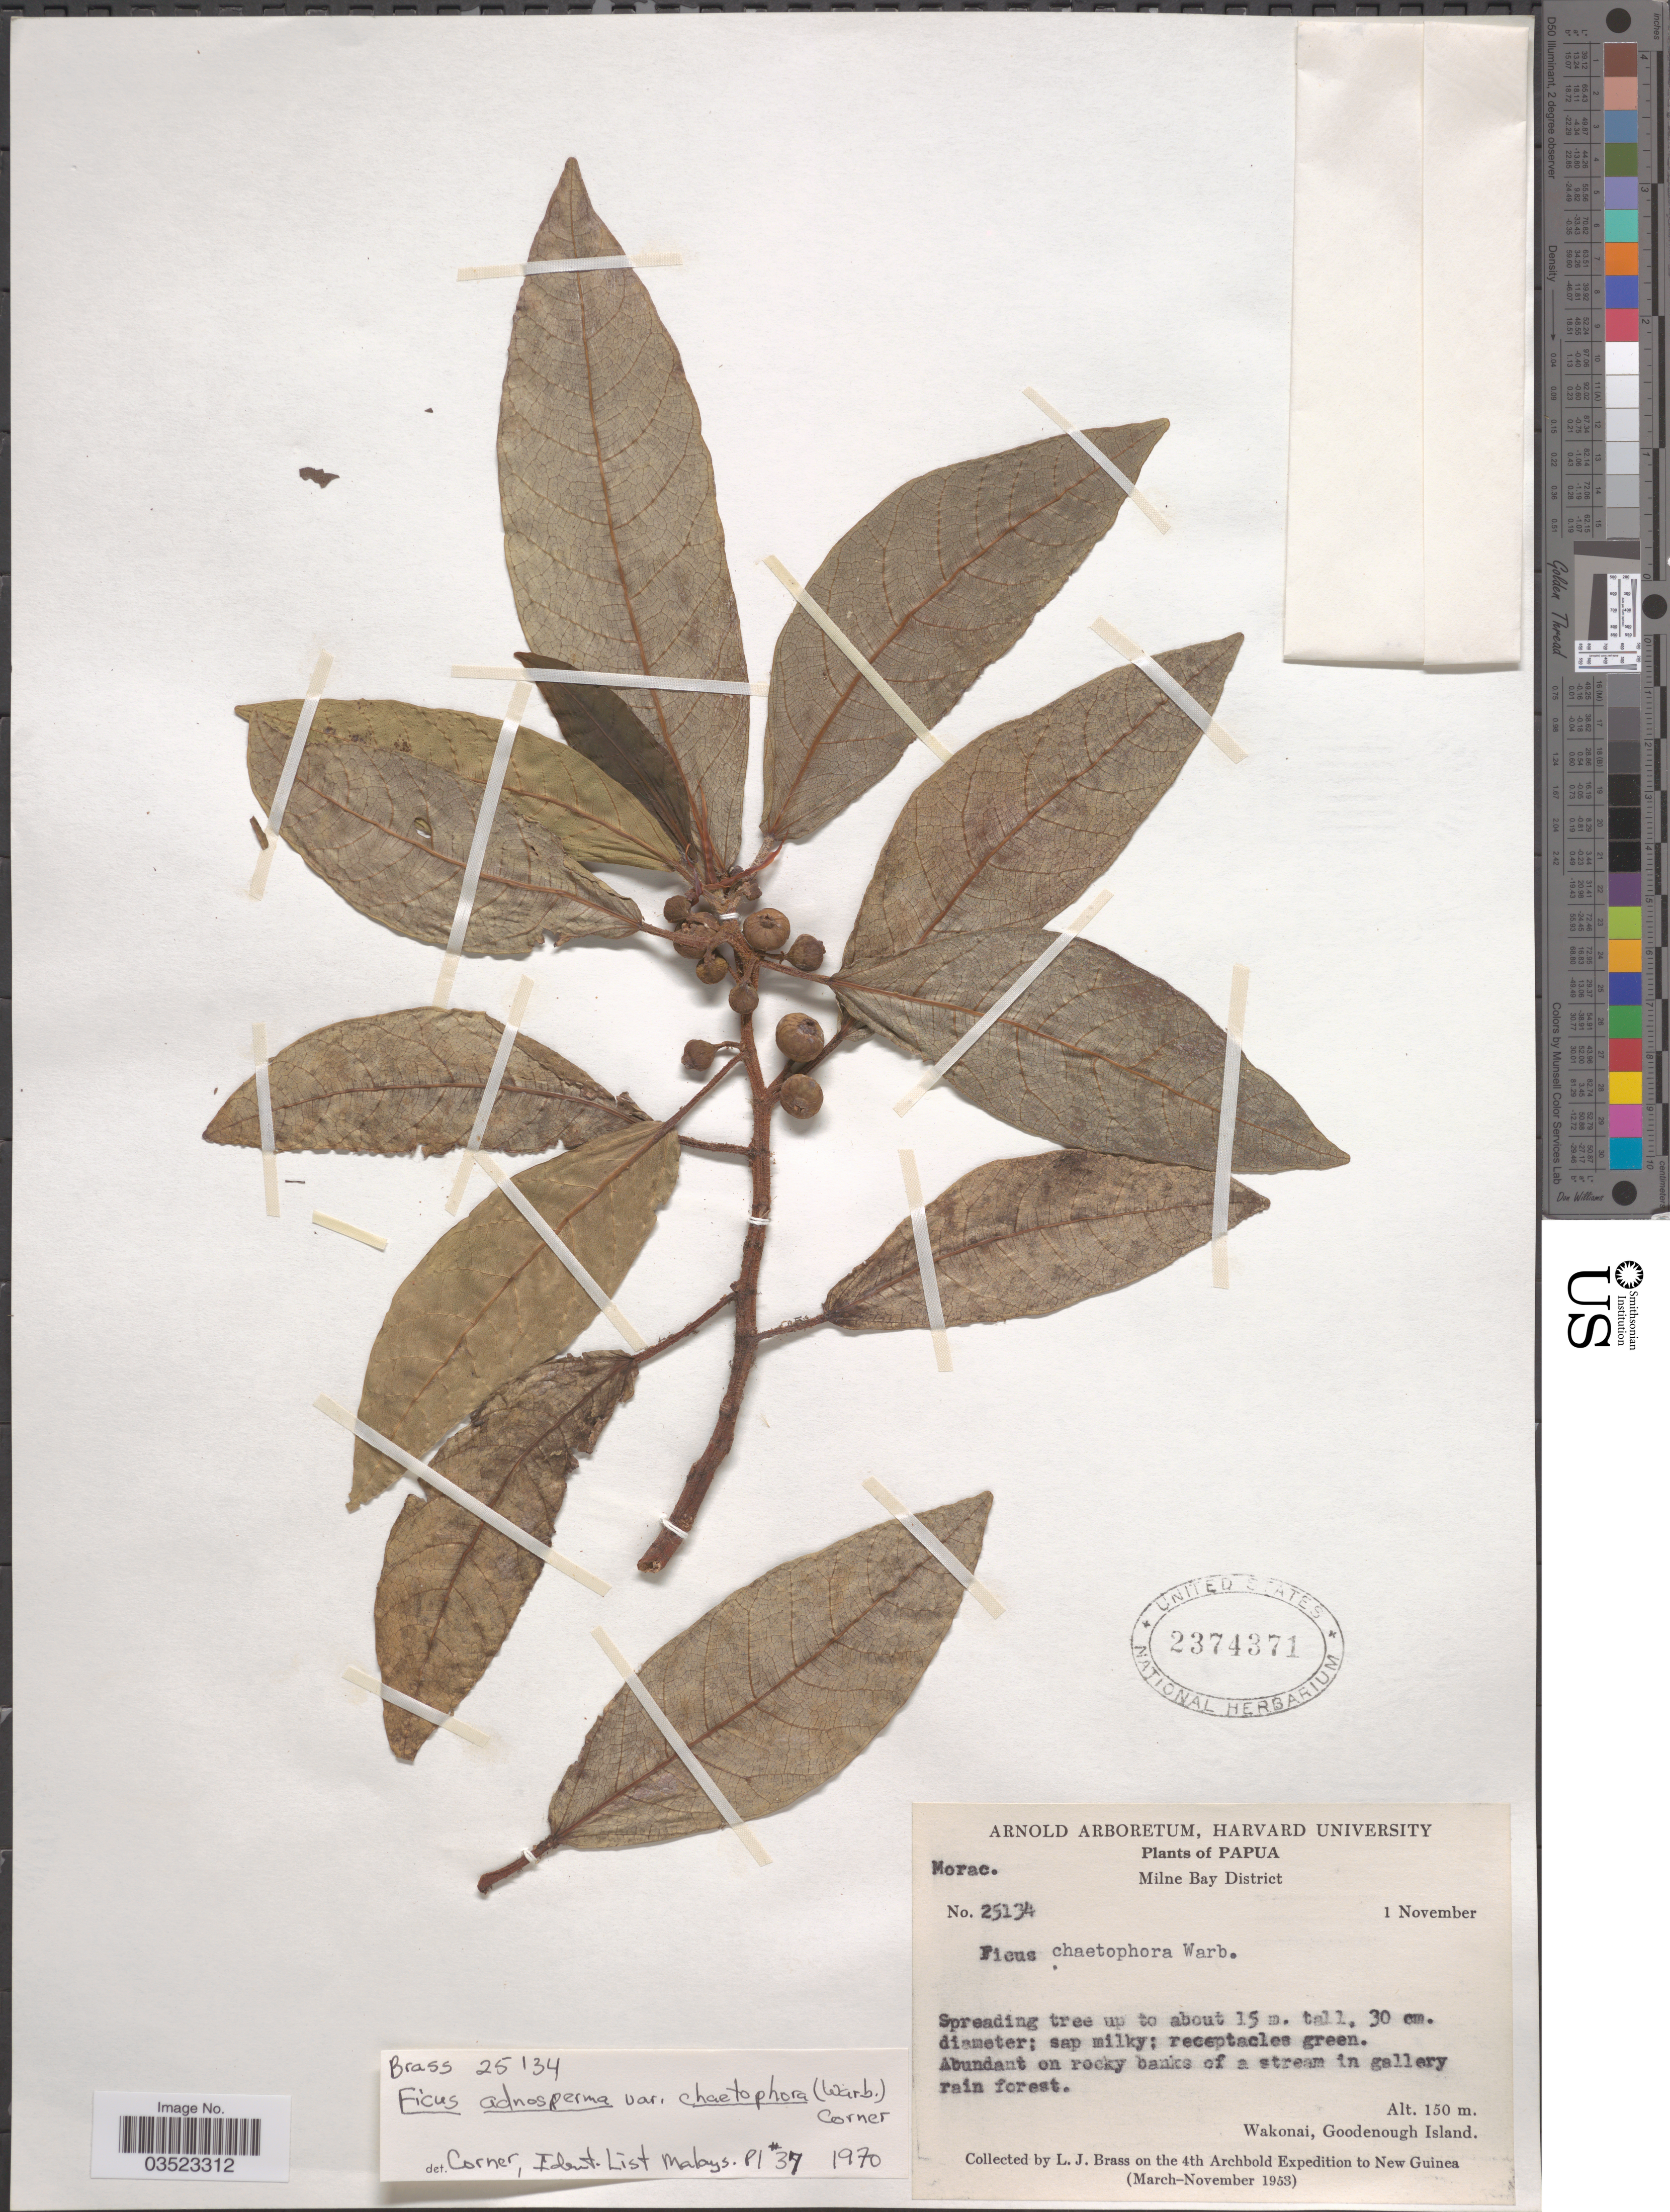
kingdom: Plantae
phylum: Tracheophyta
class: Magnoliopsida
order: Rosales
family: Moraceae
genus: Ficus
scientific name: Ficus adenosperma var. chaetophora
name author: (Warb.) Corner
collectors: L. J. Brass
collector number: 25134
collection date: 1953-11-01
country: Papua New Guinea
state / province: Milne Bay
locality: Papua. Milne Bay District. Wakonai, Goodenough Island. The 4th Archbold Expedition to New Guinea (March-November 1953).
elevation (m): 150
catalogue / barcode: US 2374371